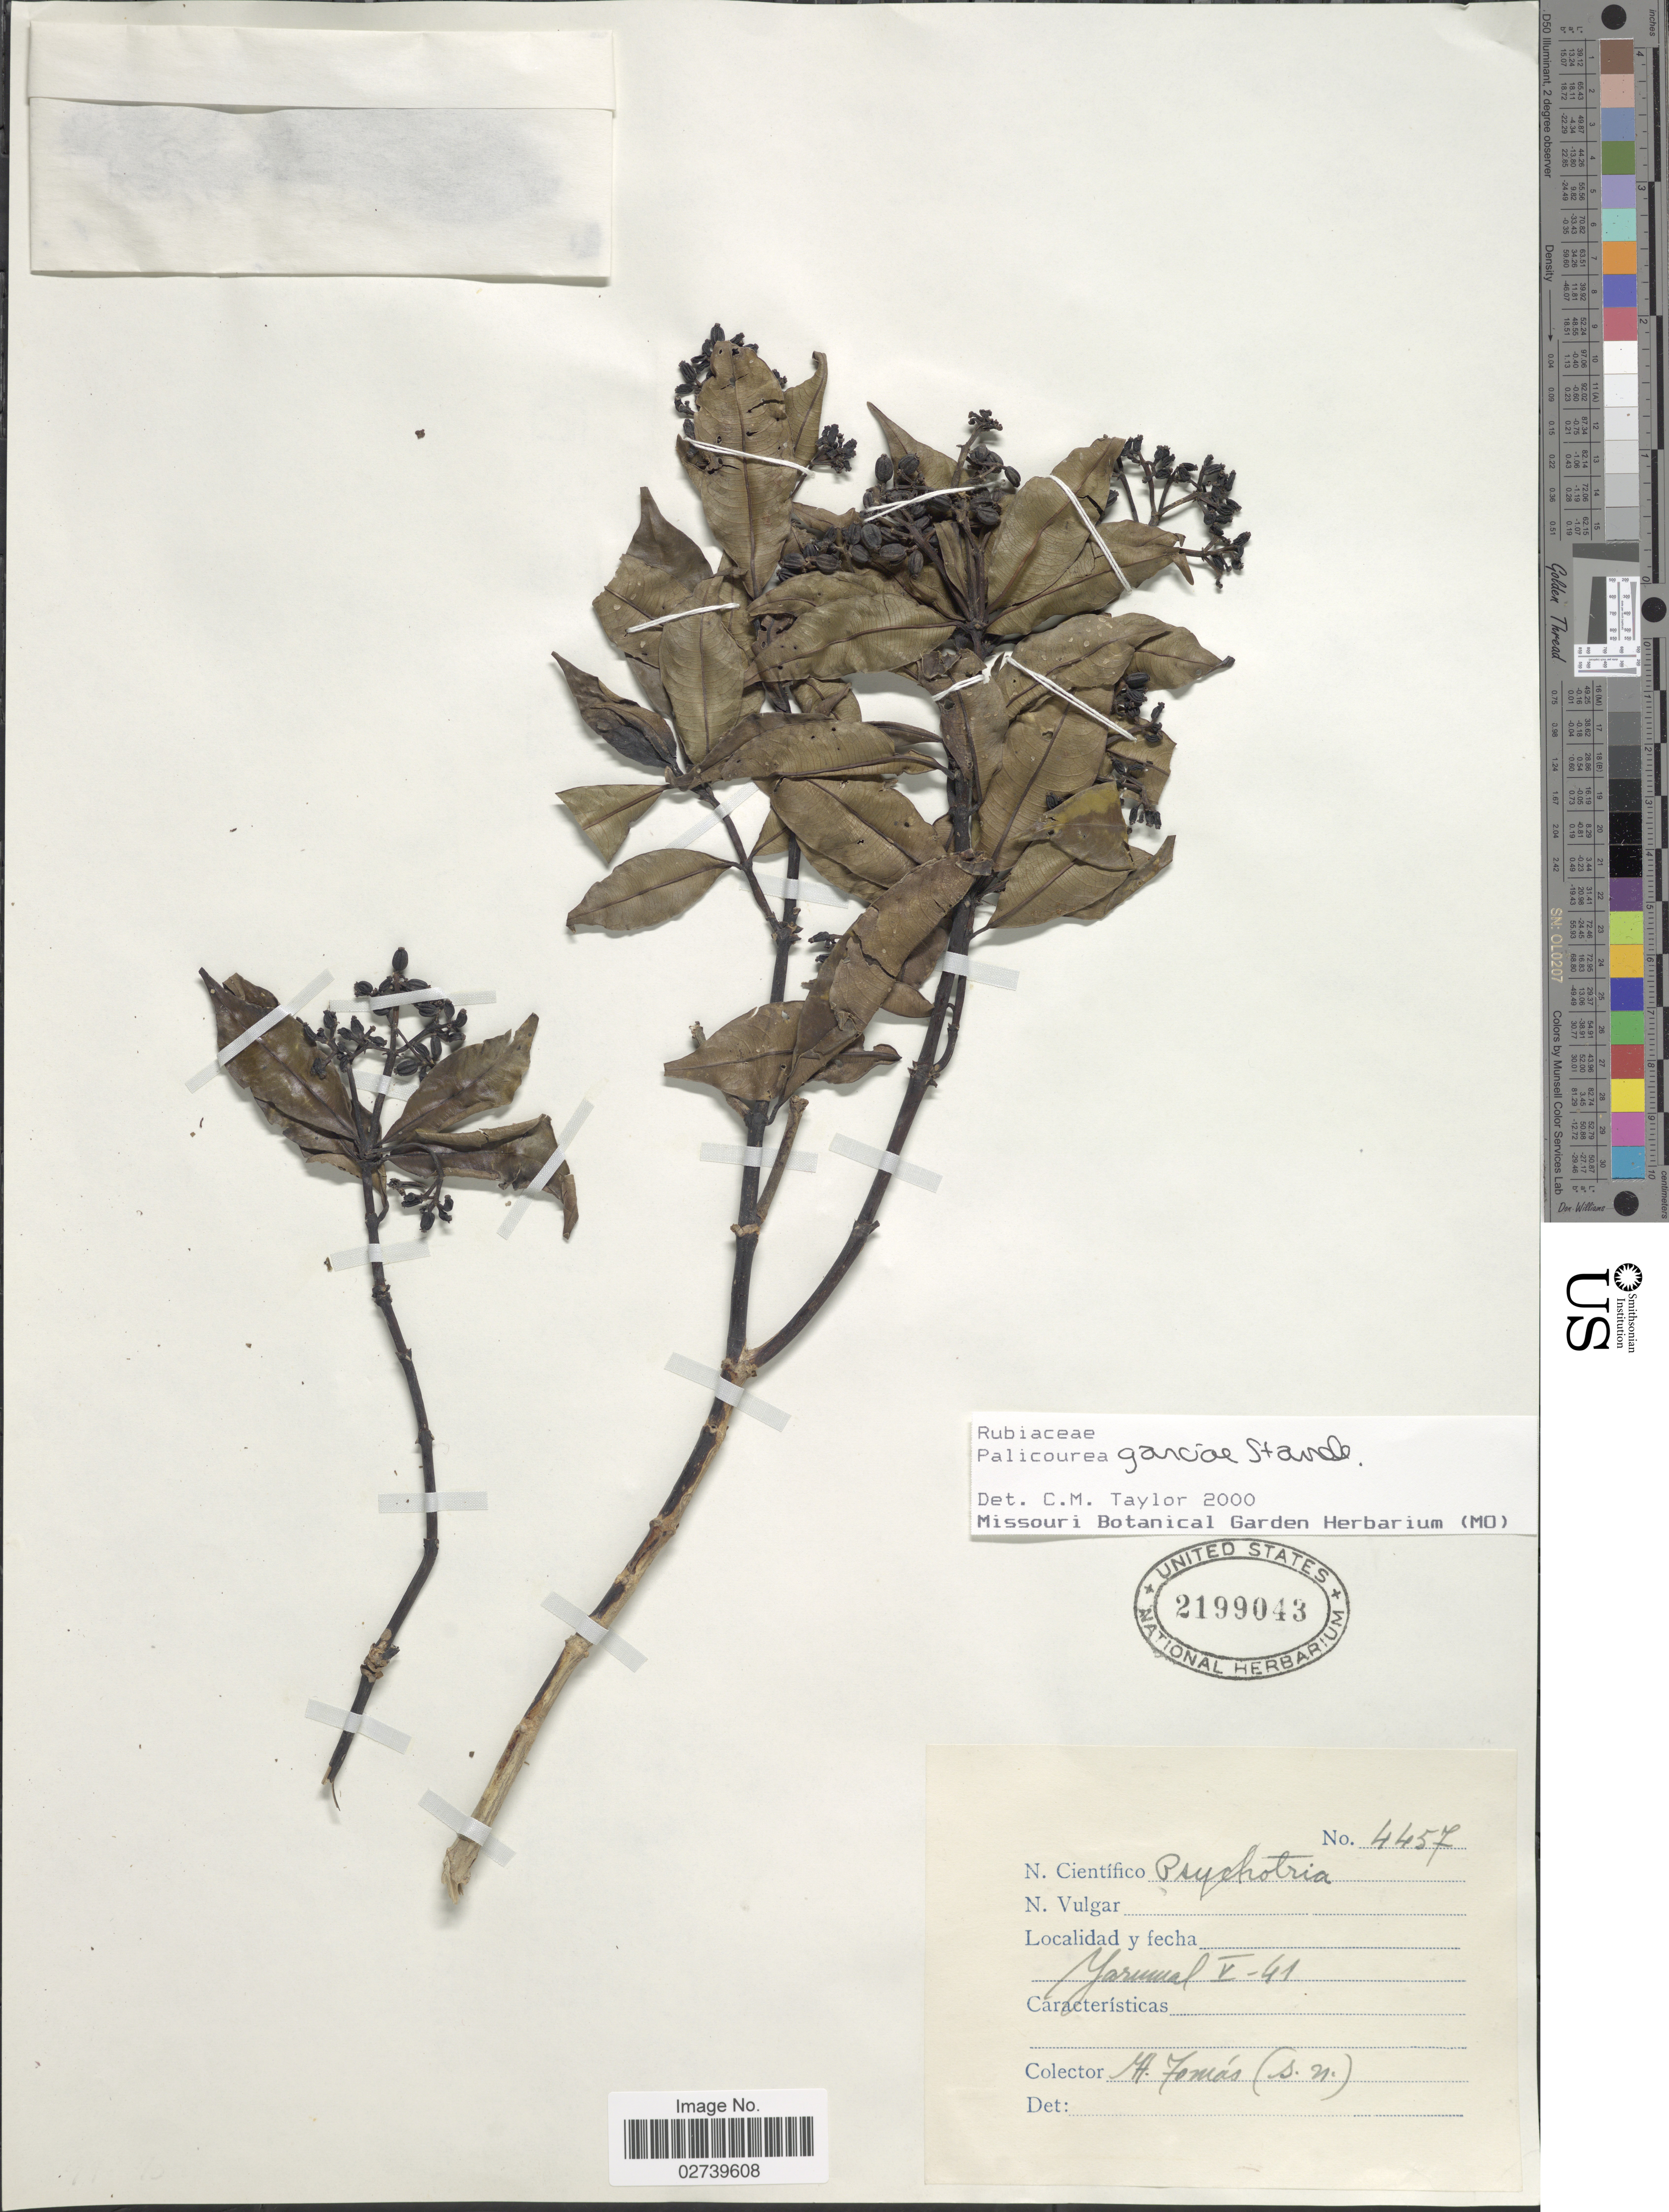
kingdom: Plantae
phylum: Tracheophyta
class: Magnoliopsida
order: Gentianales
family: Rubiaceae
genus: Palicourea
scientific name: Palicourea garciae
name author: Standl.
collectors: B. Tomas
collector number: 4457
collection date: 1941-05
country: Colombia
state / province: Antioquia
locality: Yarumal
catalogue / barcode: US 2199043